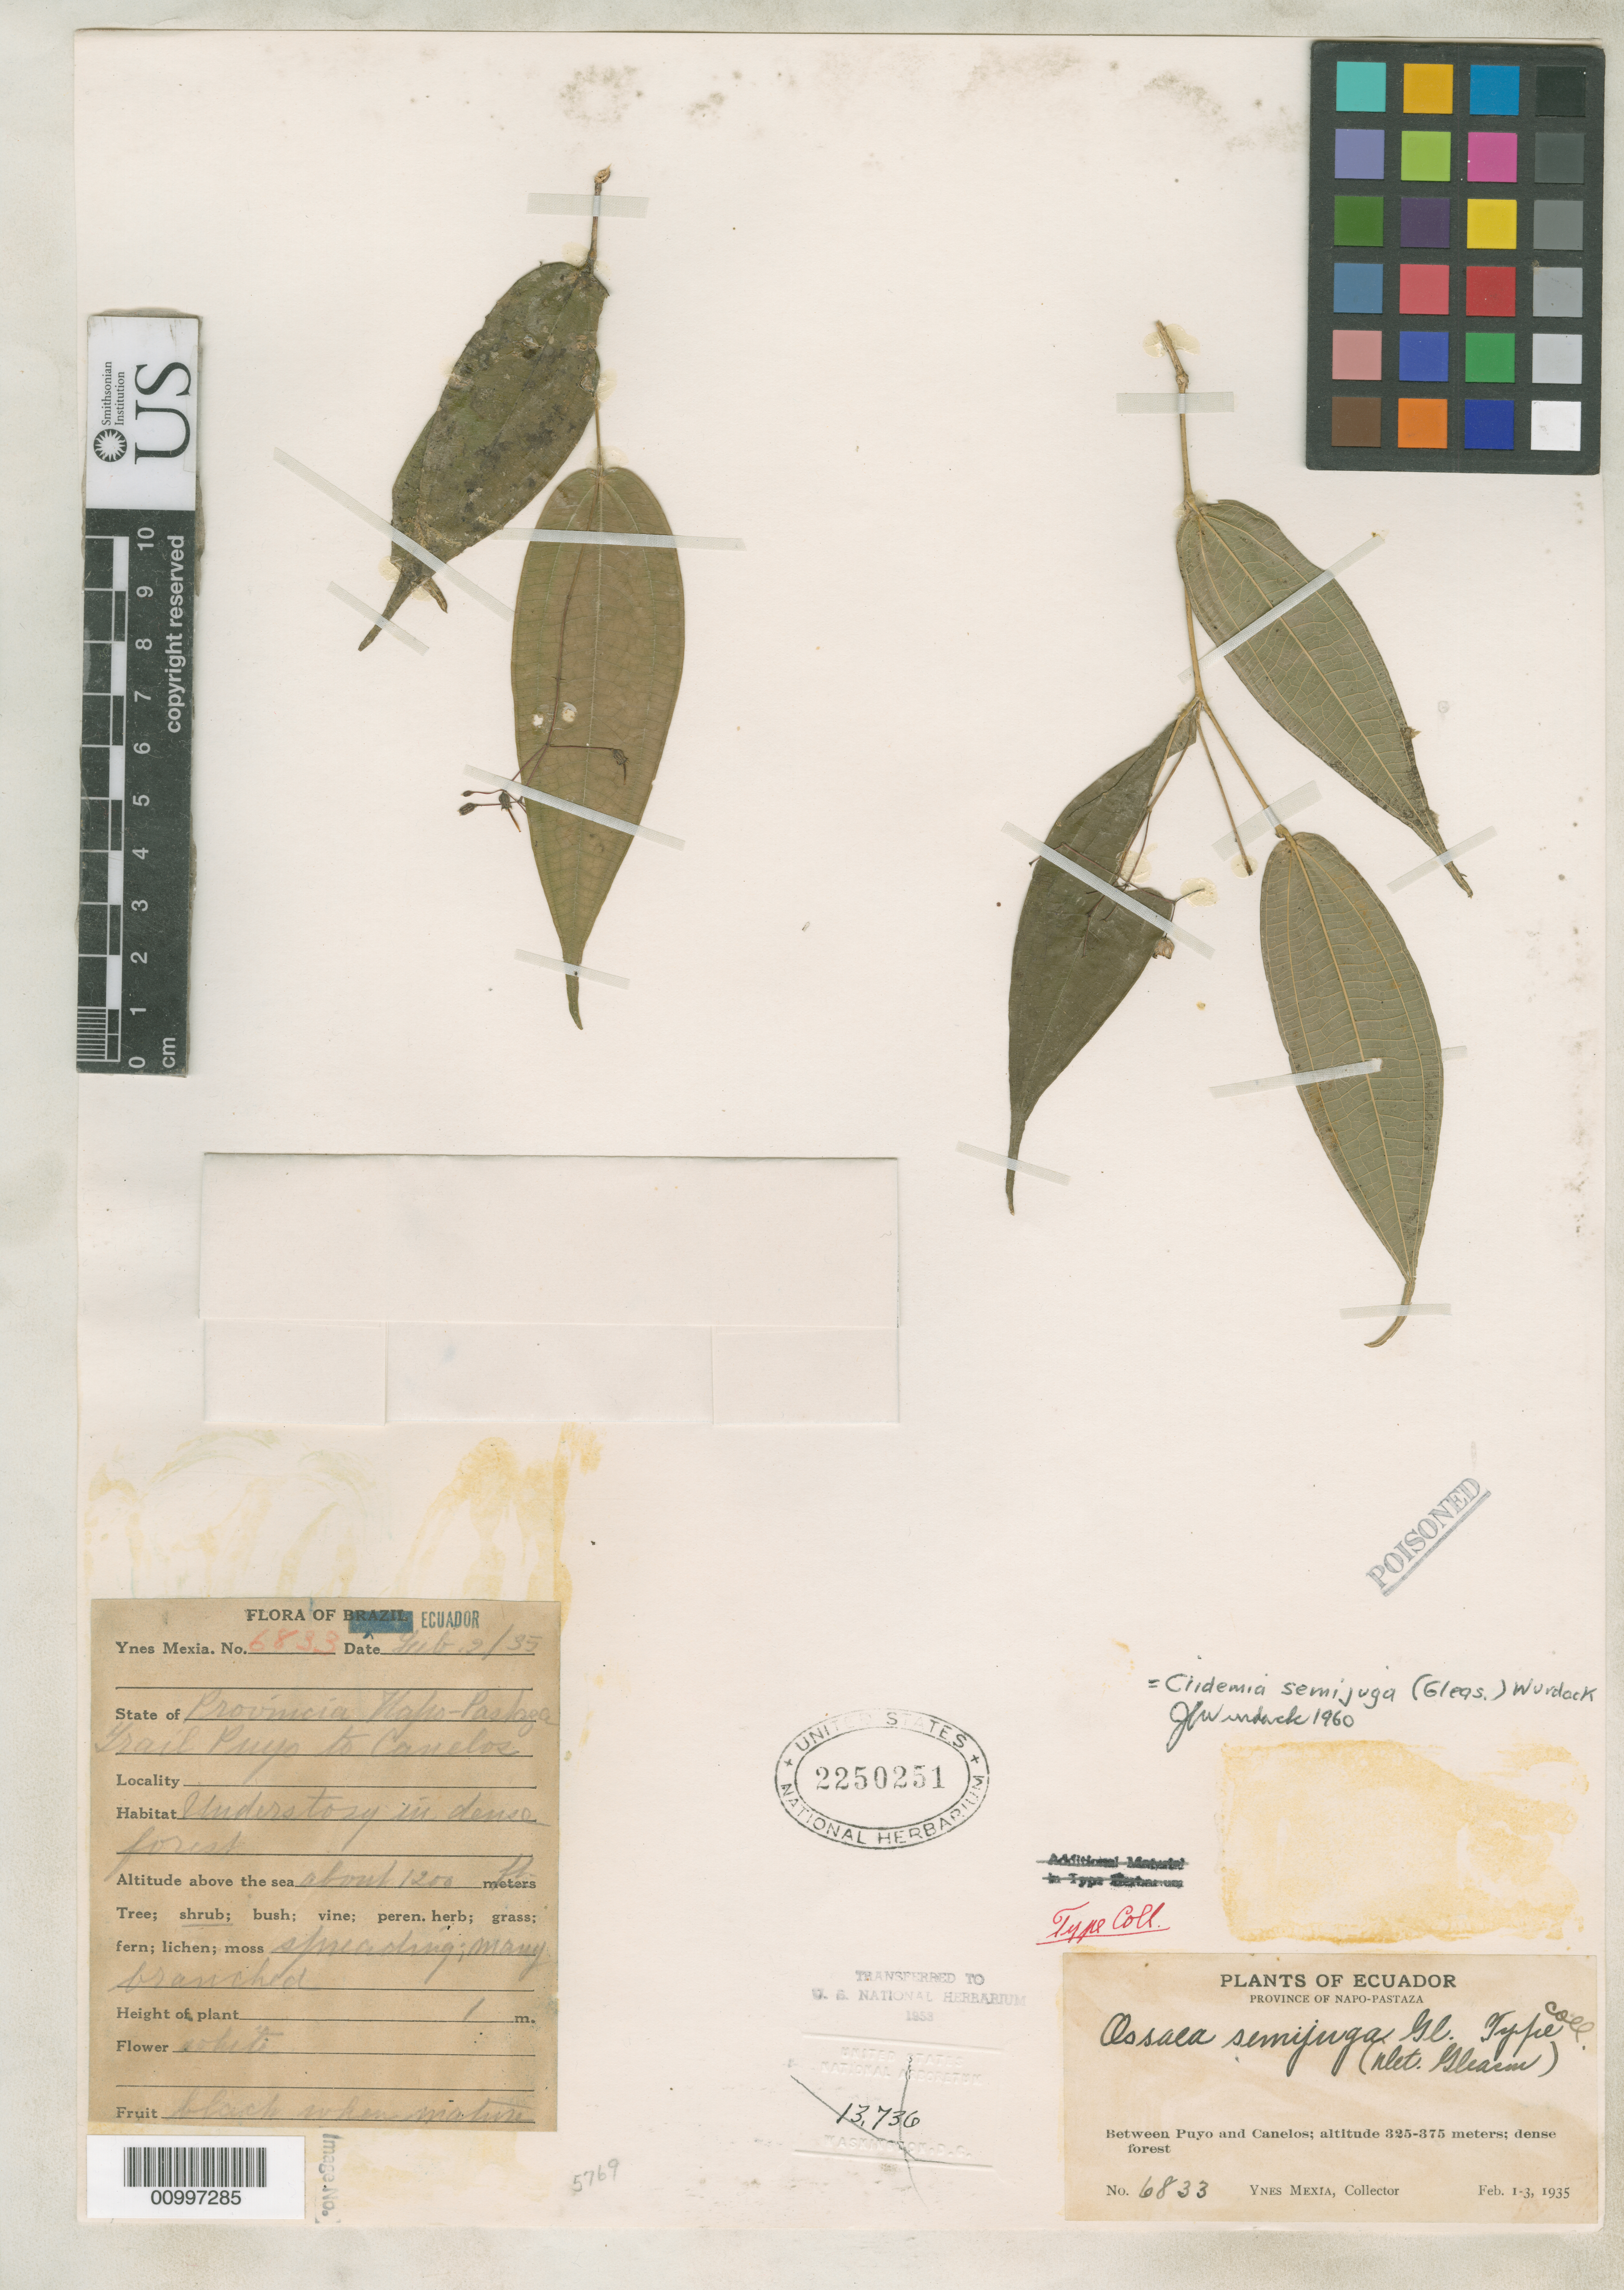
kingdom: Plantae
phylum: Tracheophyta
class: Magnoliopsida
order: Myrtales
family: Melastomataceae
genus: Ossaea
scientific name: Ossaea semijuga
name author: Gleason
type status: Isotype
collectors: Y. Mexia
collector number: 6833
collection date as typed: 01 Feb 1935 to 03 Feb 1935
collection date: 1935-02-01/1935-02-03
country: Ecuador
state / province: Pastaza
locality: Between Puyo and Canelos.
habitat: Dense forest.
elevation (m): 325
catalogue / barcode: US 2250251